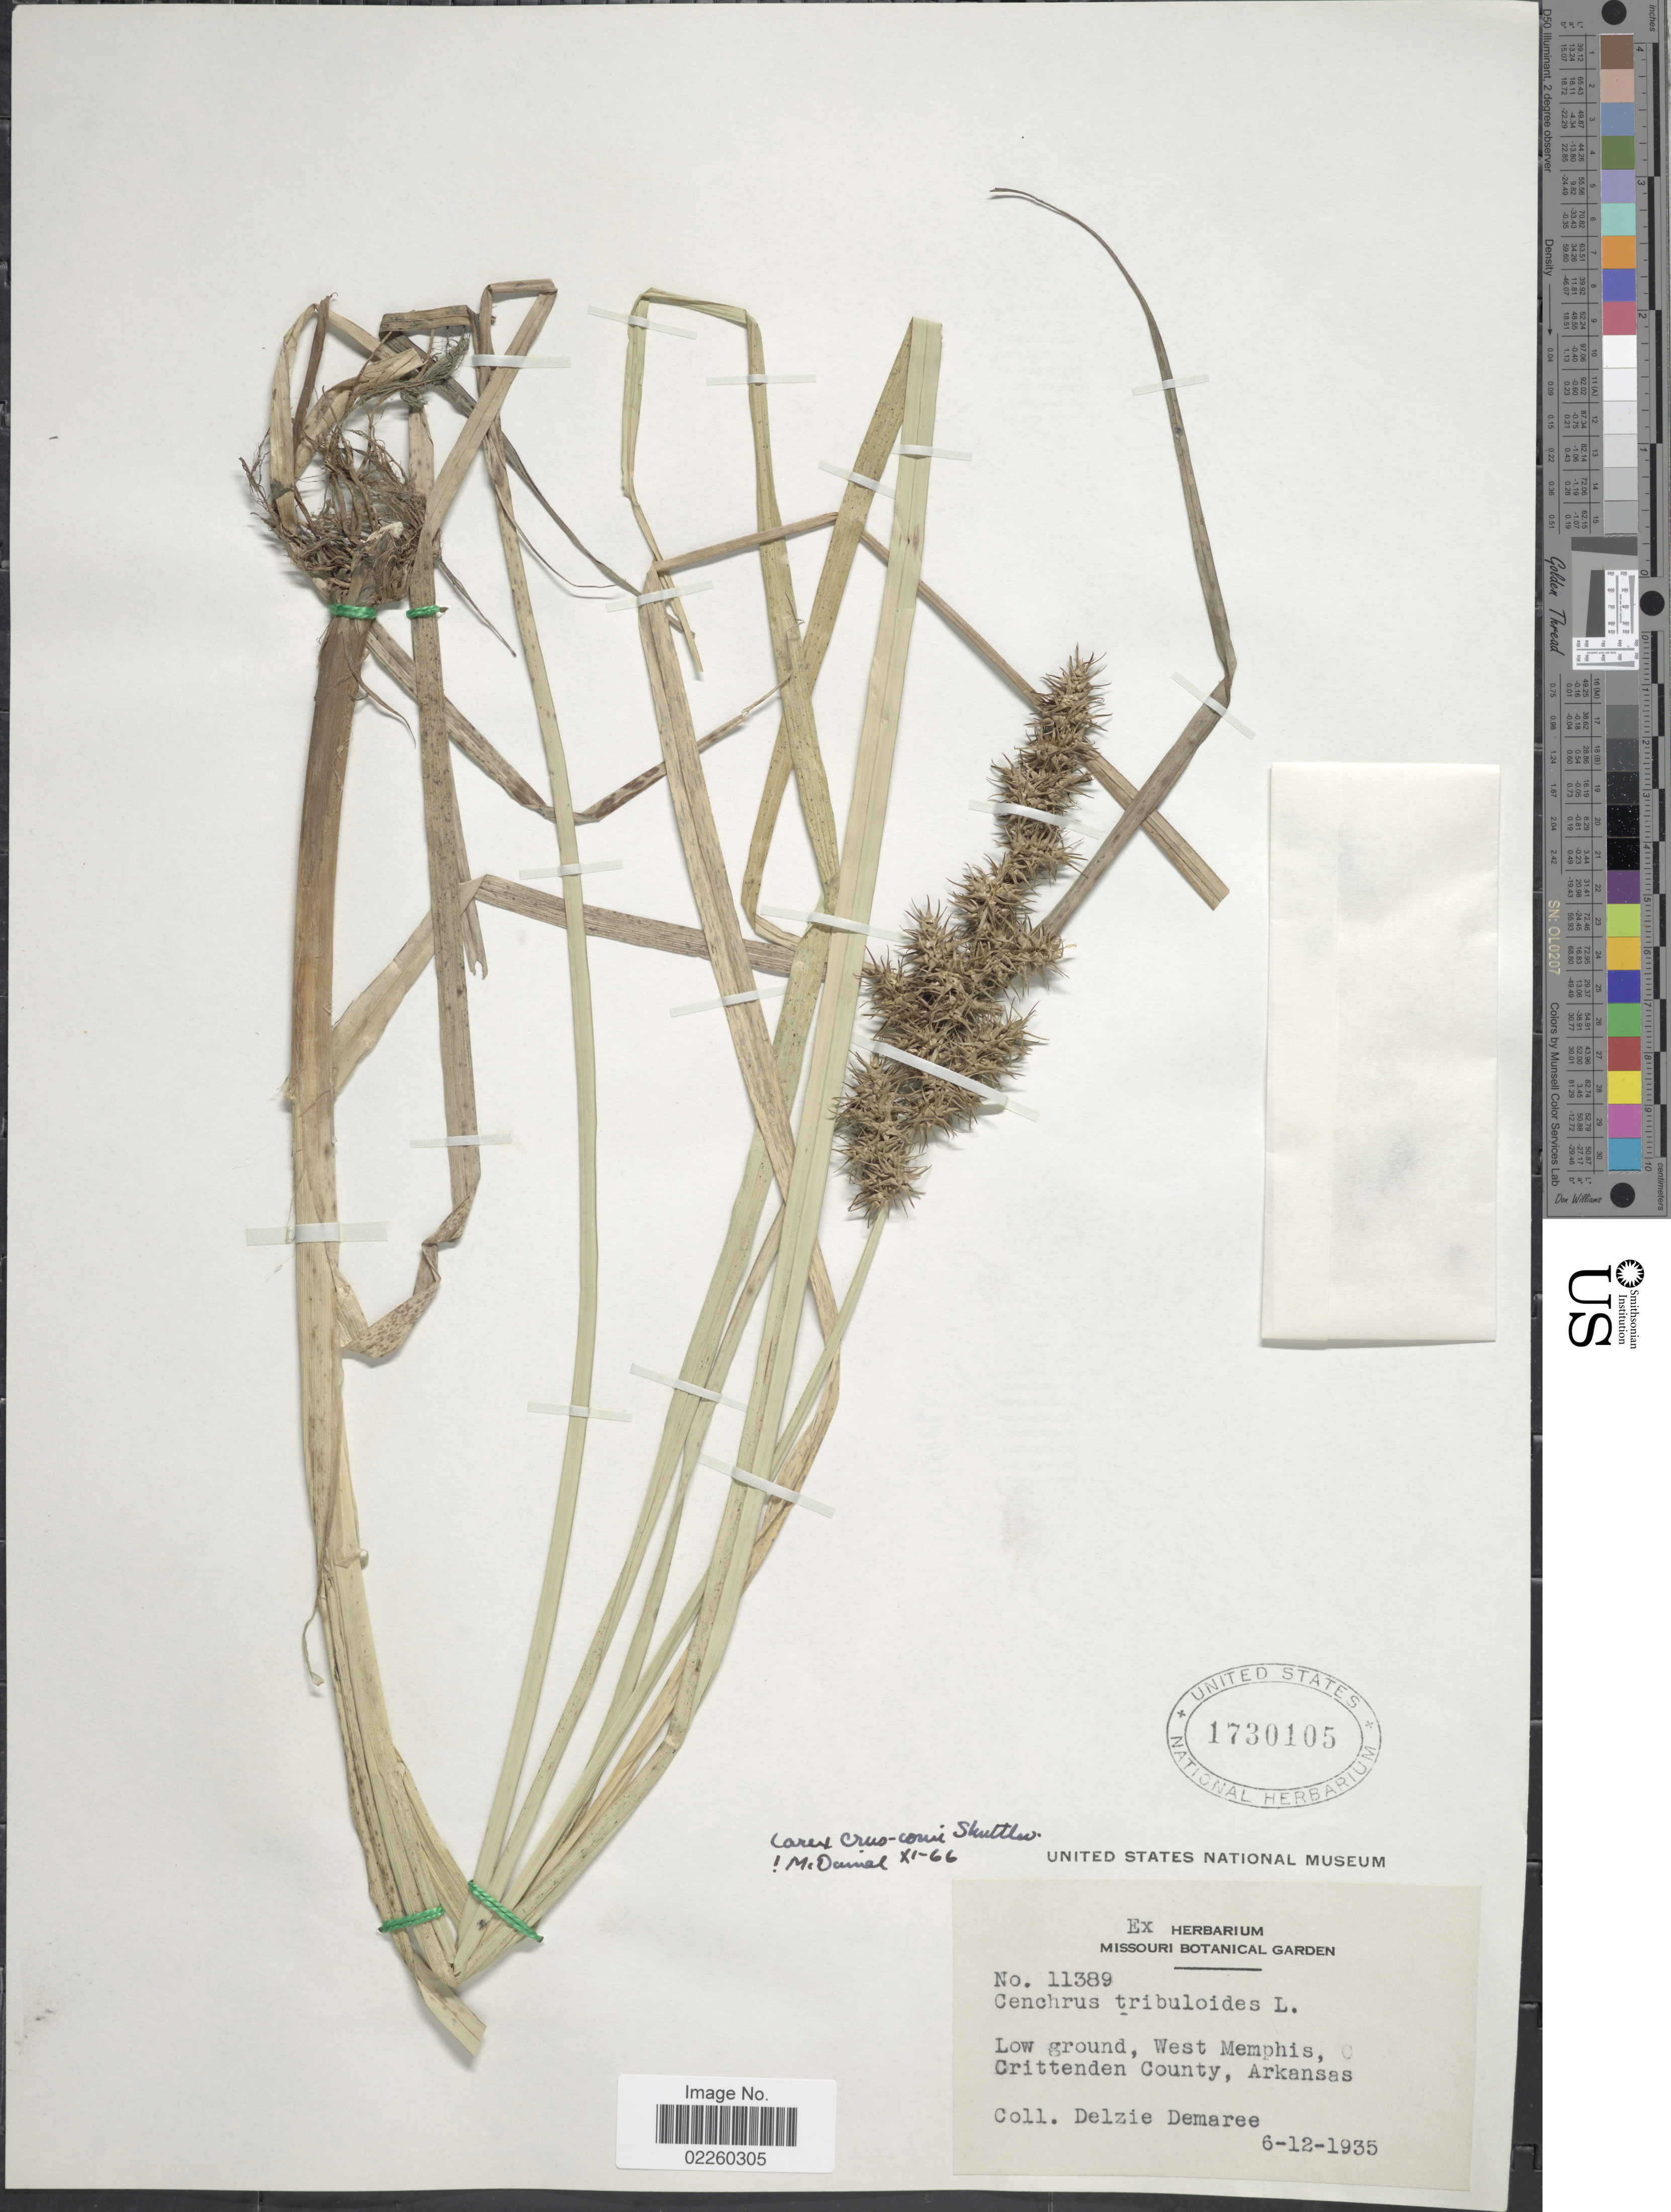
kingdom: Plantae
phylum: Tracheophyta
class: Liliopsida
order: Poales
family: Cyperaceae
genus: Carex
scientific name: Carex crus-corvi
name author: Shuttlew. ex Kunze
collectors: D. Demaree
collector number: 11389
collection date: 1935-01-12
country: United States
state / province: Arkansas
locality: Low ground, West Memphis, Crittenden County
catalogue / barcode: US 1730105